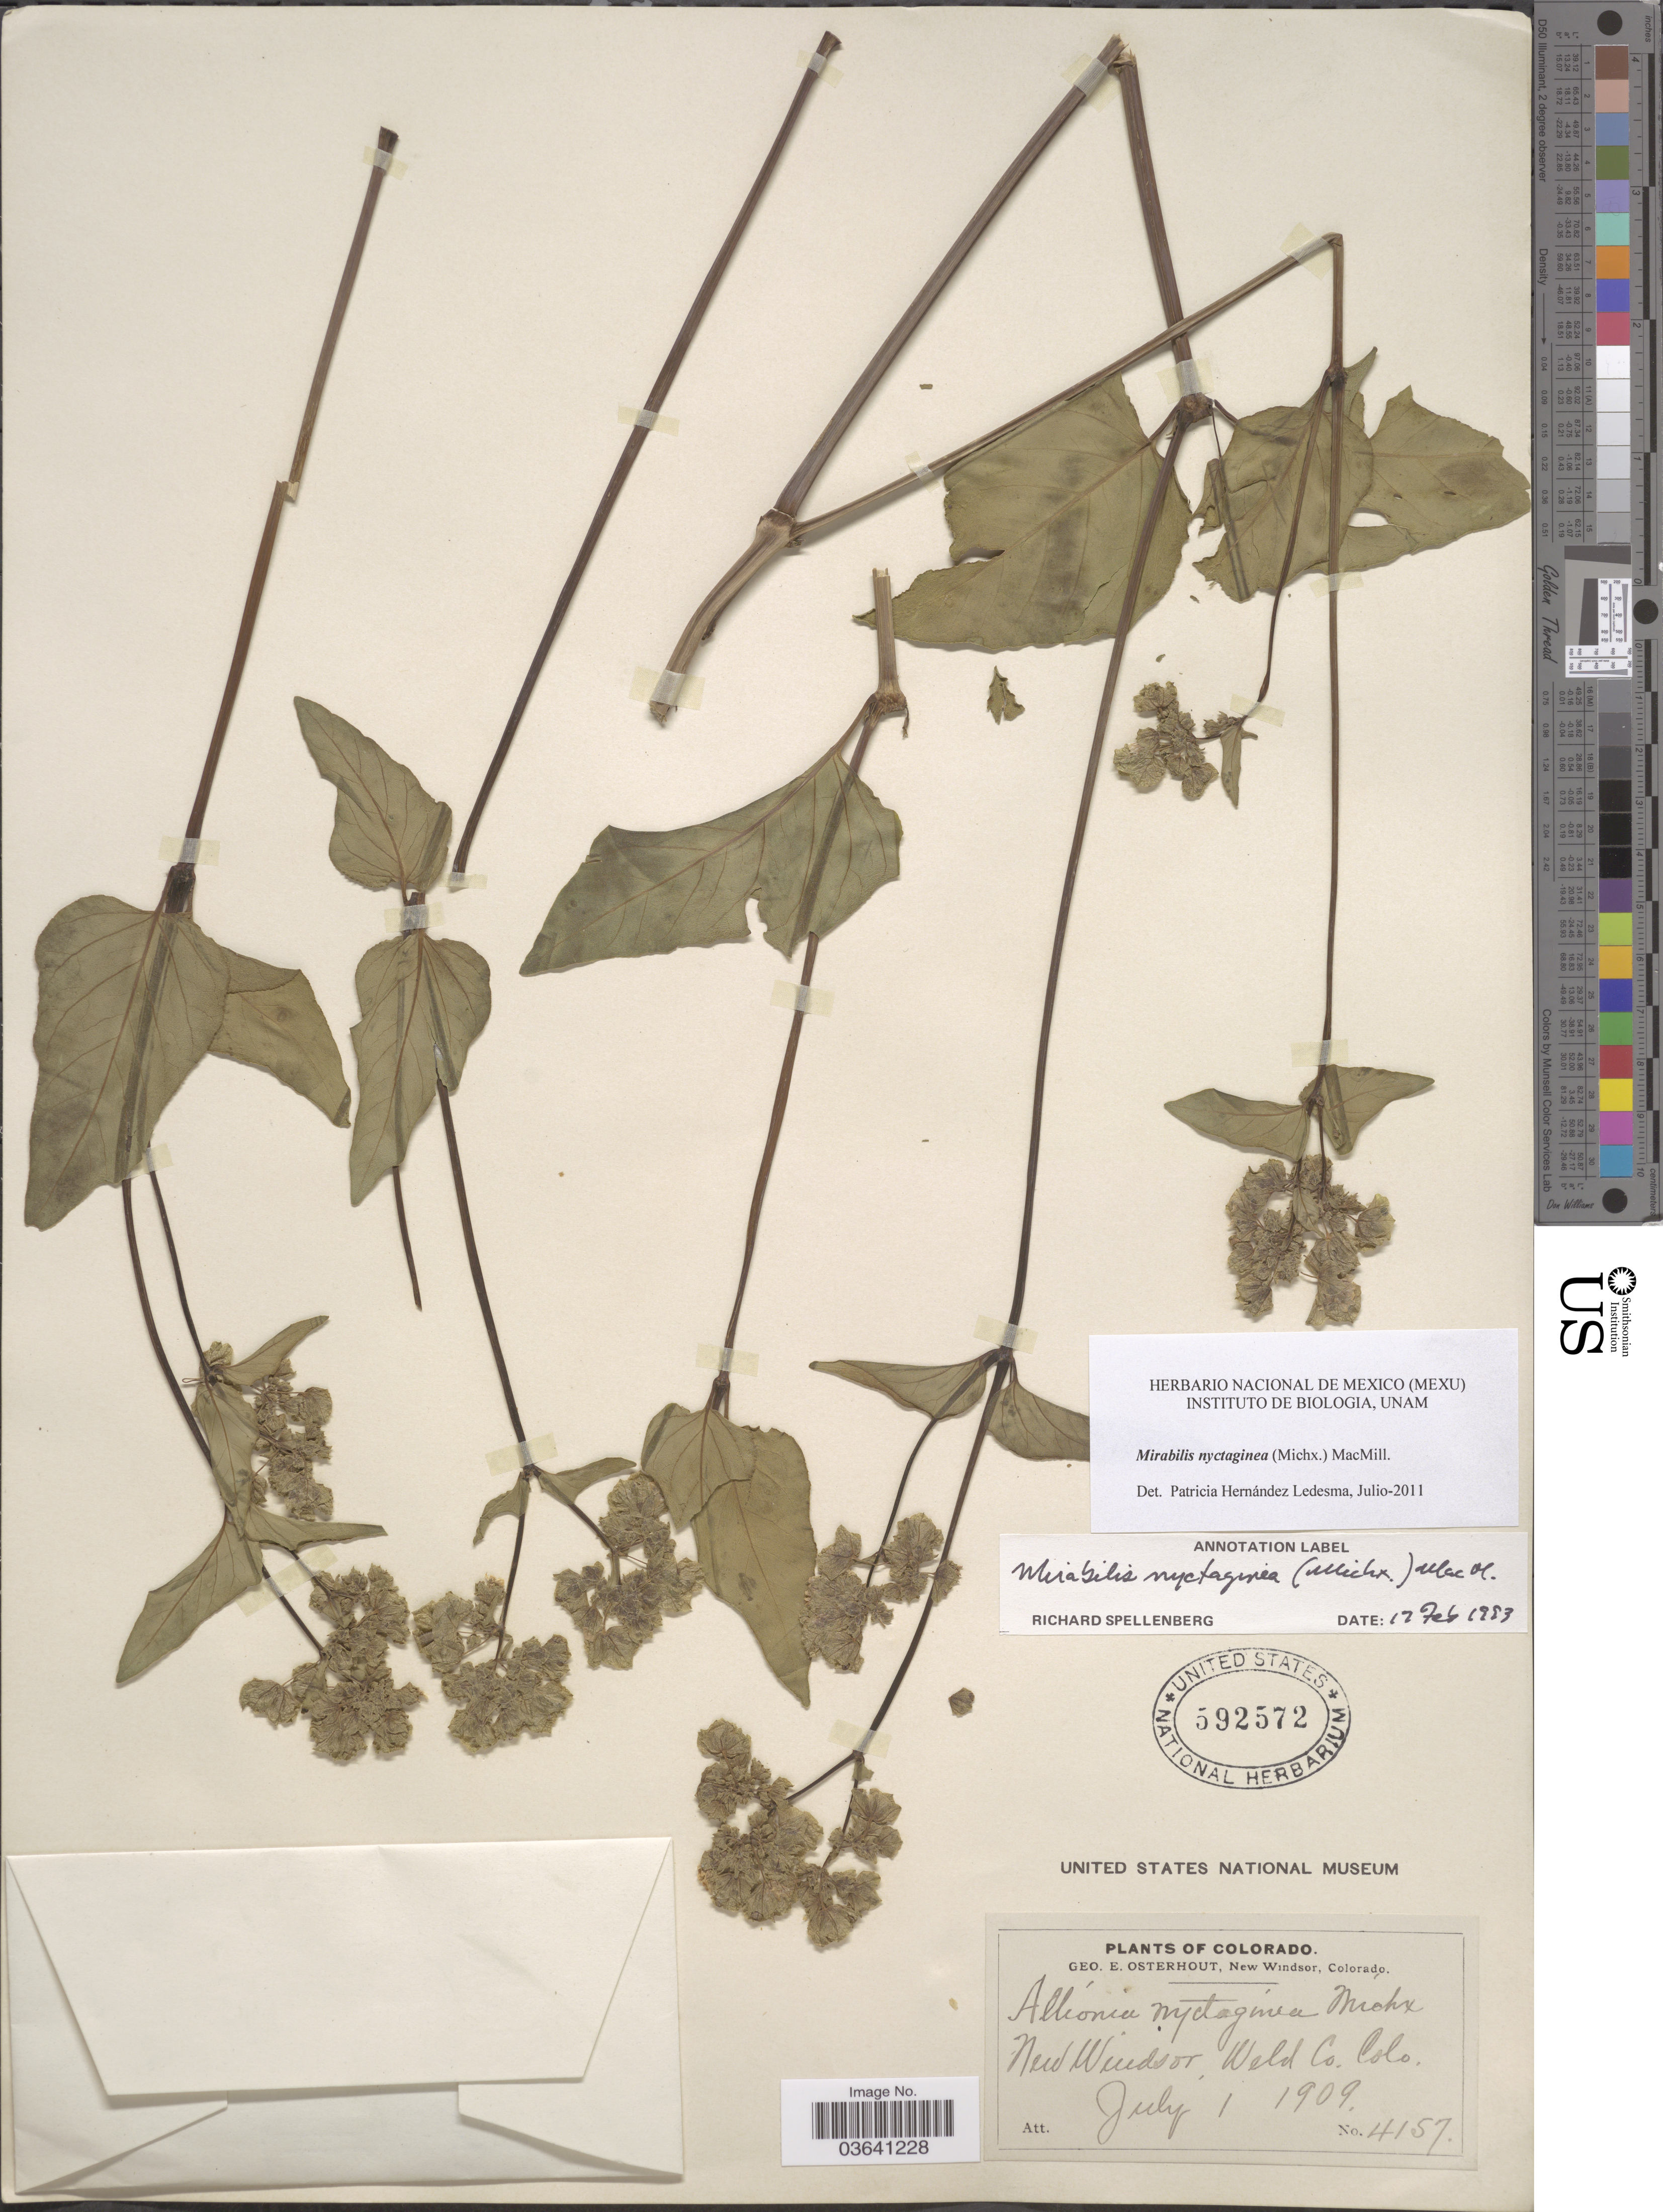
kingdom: Plantae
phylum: Tracheophyta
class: Magnoliopsida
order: Caryophyllales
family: Nyctaginaceae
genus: Mirabilis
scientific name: Mirabilis nyctaginea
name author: (Michx.) MacMill.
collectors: G. Osterhout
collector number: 4157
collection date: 1909-07-01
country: United States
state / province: Colorado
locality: New Windsor, Weld Co.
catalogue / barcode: US 592572